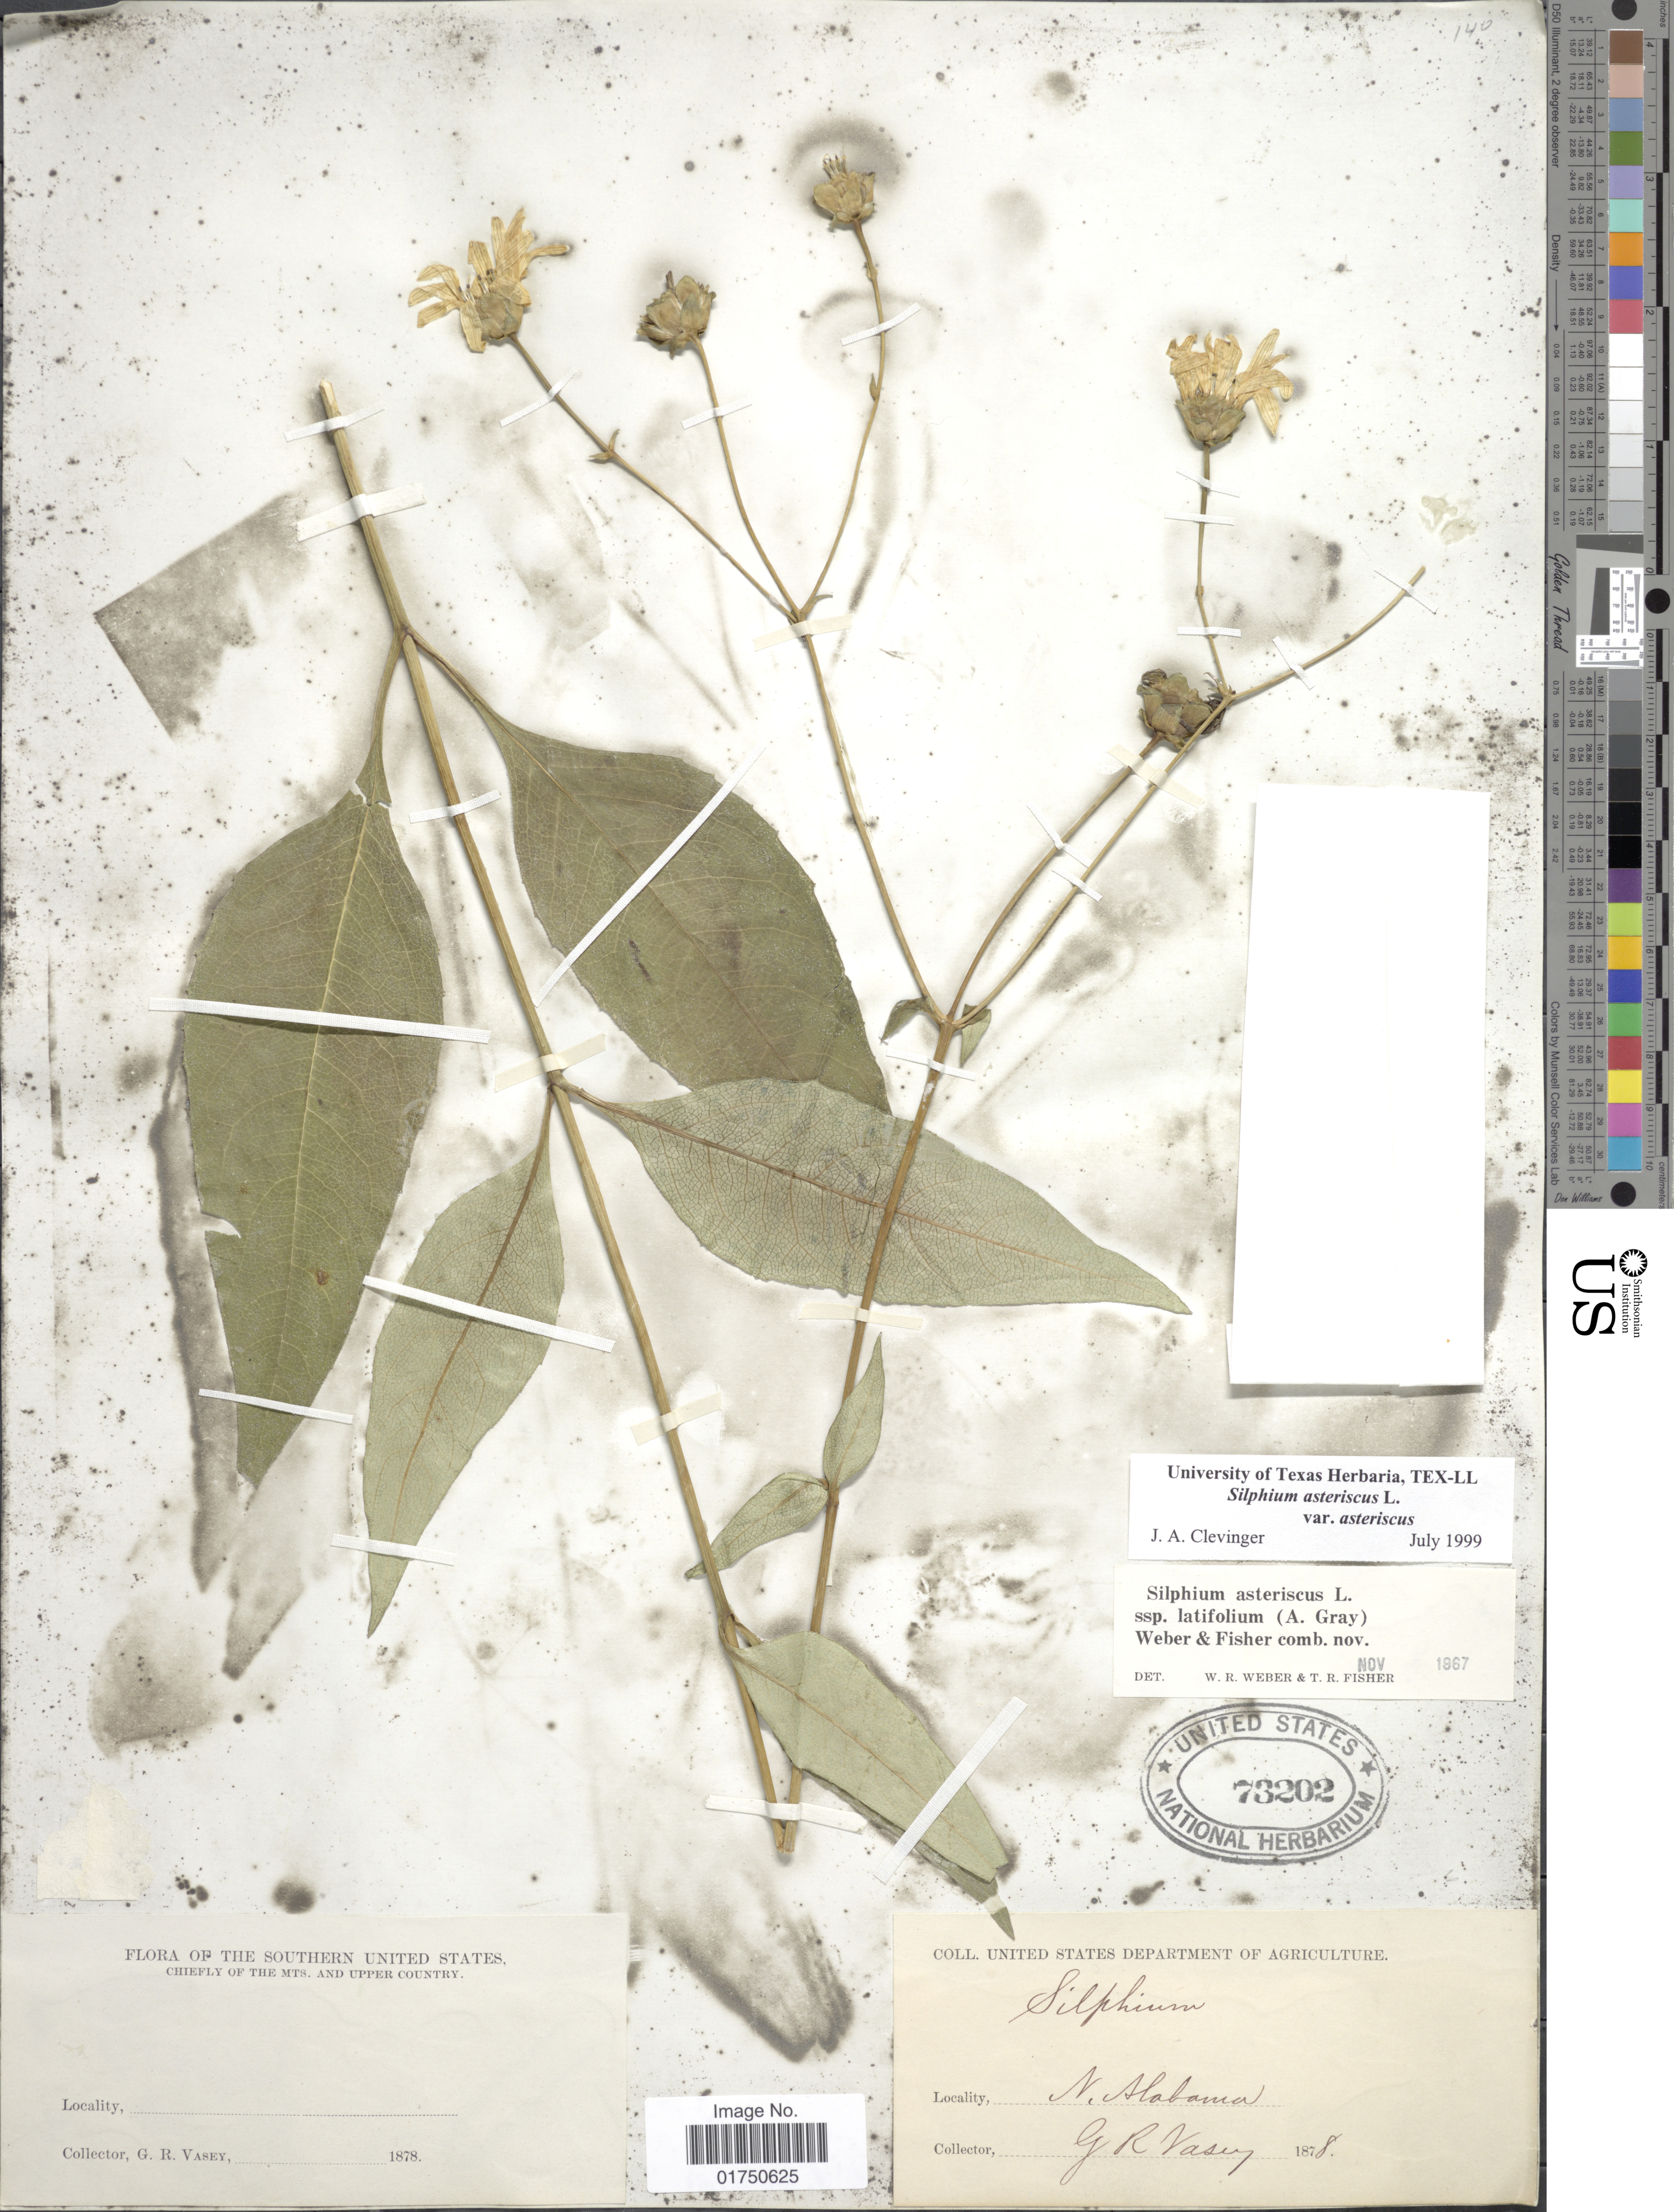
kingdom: Plantae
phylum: Tracheophyta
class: Magnoliopsida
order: Asterales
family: Asteraceae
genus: Silphium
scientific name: Silphium asteriscus var. asteriscus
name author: L.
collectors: G. R. Vasey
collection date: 1878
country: United States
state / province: Alabama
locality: Southern United States, chiefly of the Mts. and Upper Country. N. Alabama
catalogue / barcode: US 73202